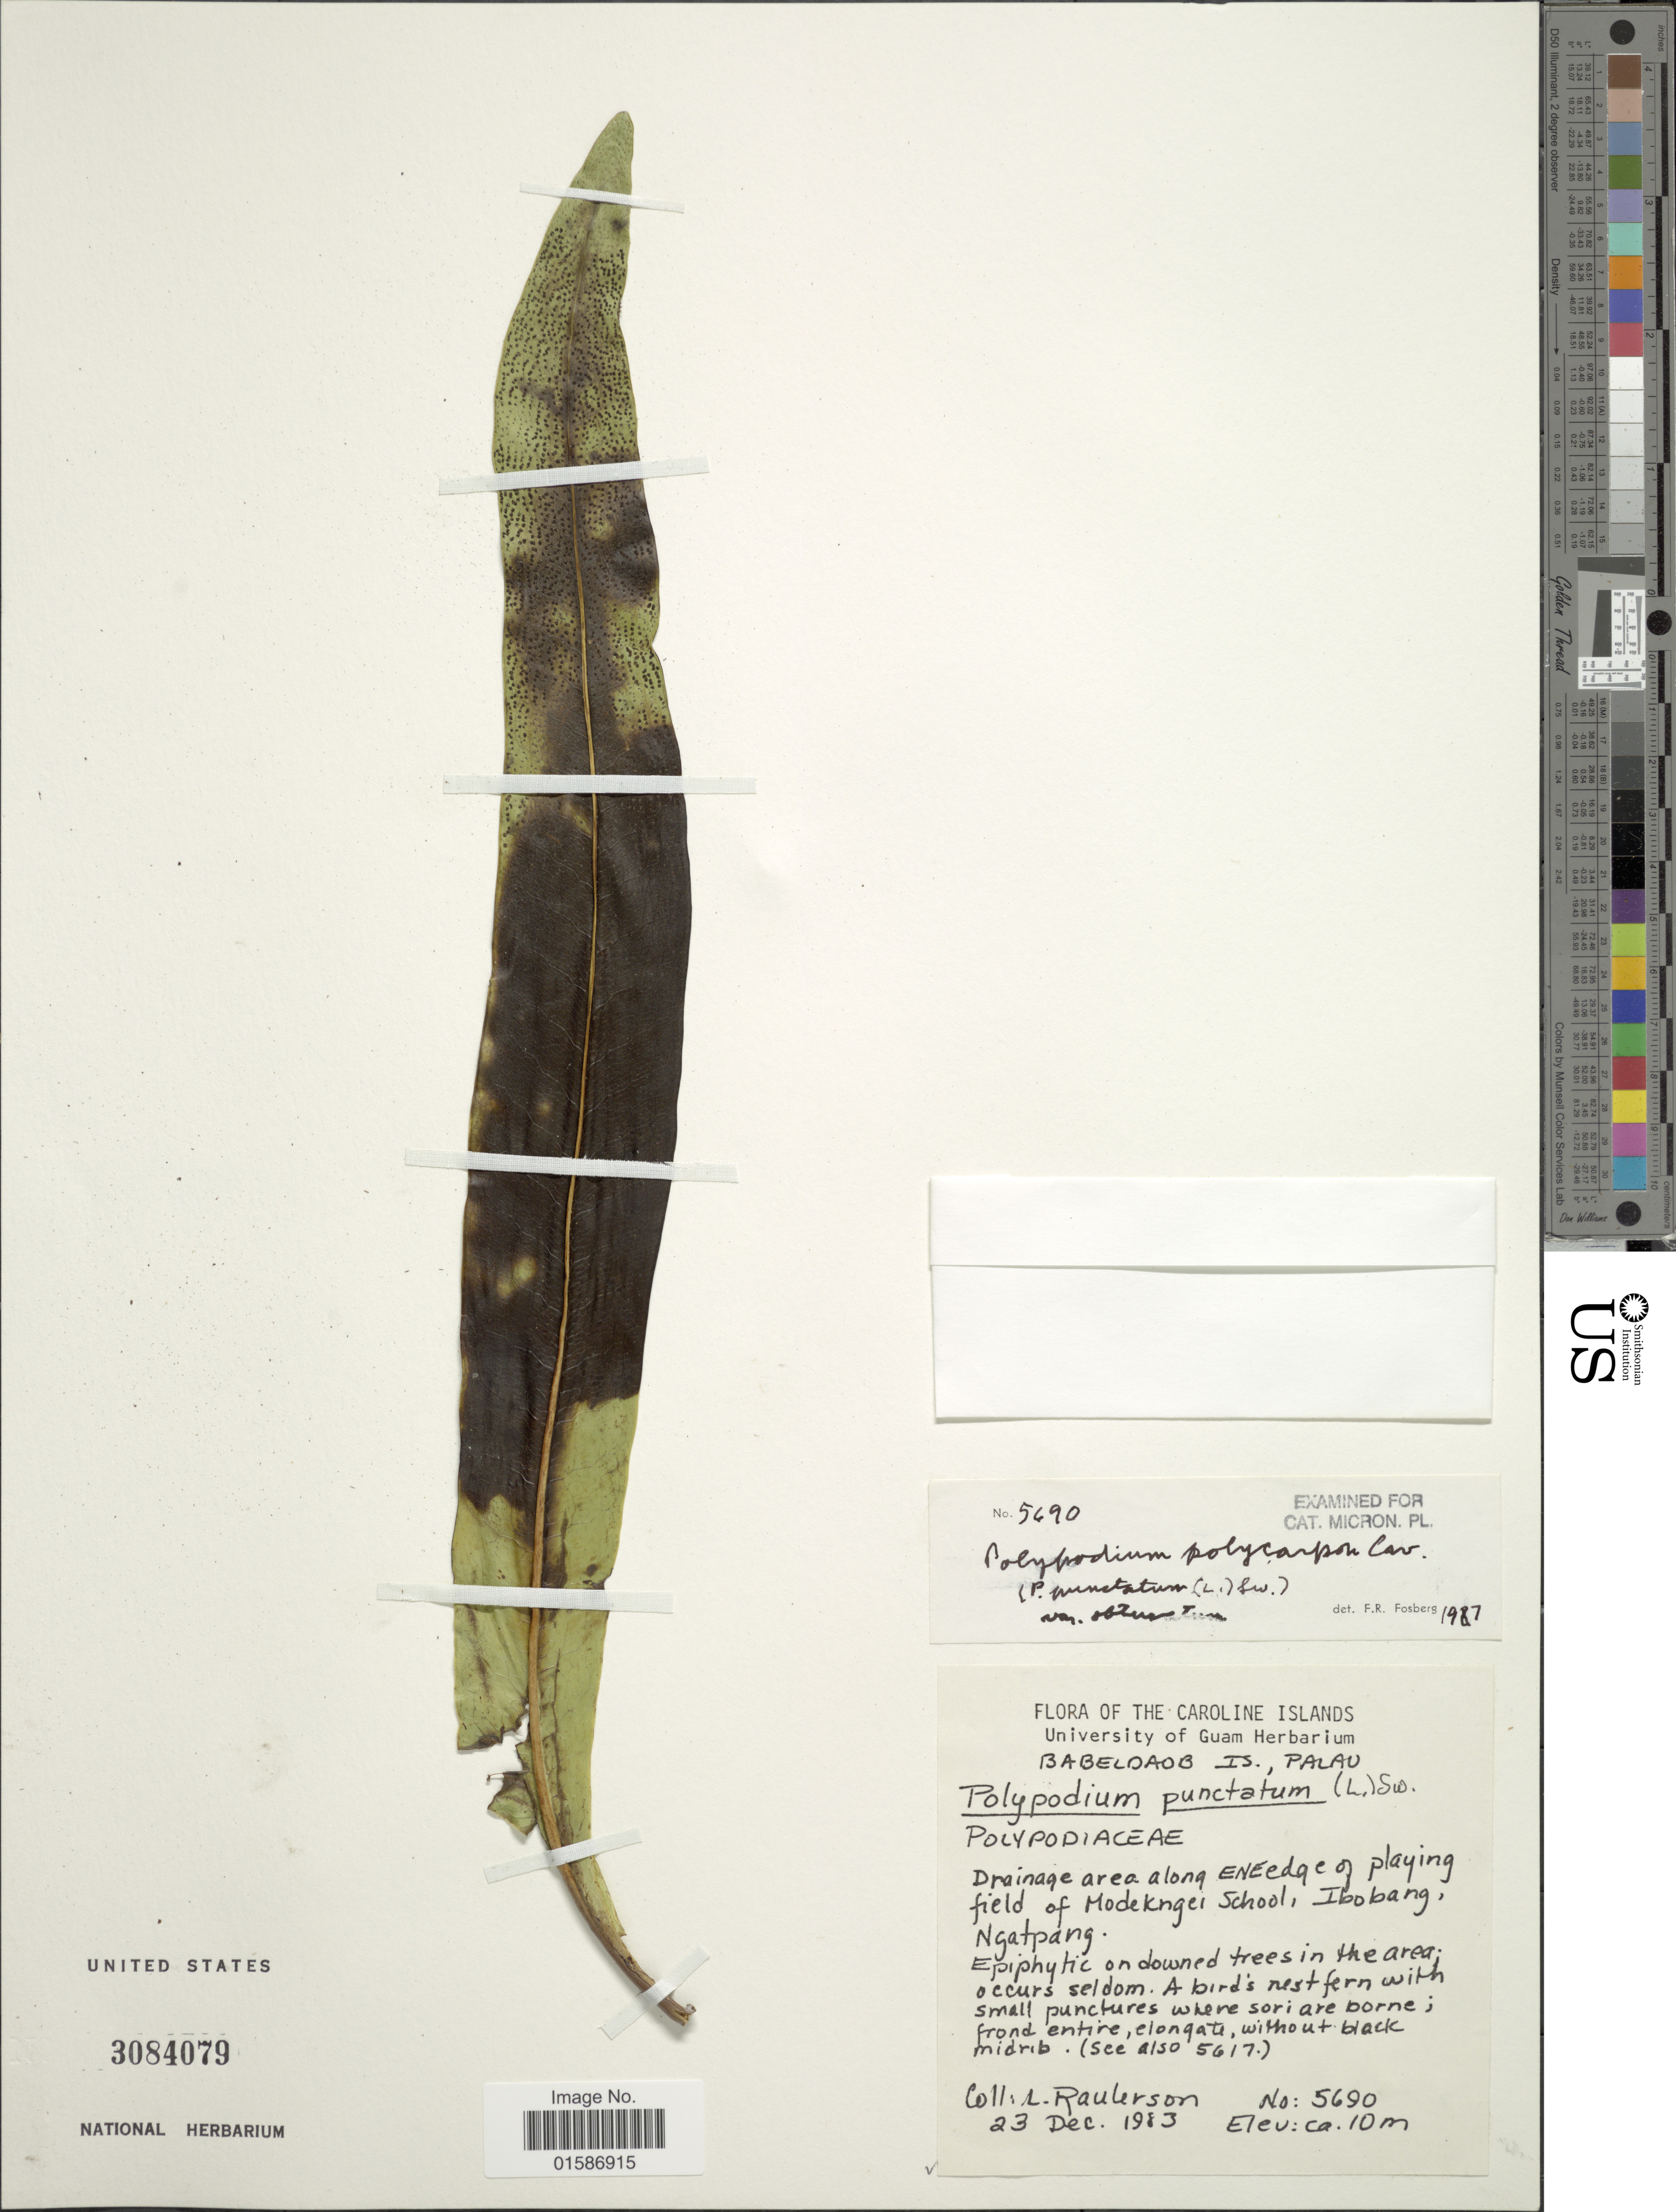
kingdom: Plantae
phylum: Tracheophyta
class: Polypodiopsida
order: Polypodiales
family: Polypodiaceae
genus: Microsorum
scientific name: Microsorum punctatum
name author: (L.) Copel.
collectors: A. Raulerson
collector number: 5690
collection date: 1983-12-23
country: Palau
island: Babeldaob [Babelthuap]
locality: The Caroline Islands, Babeldaob Is., Palau, Drainage area along ENE edge of playing field of Modekngei School, Ibobang, Ngatpang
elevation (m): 10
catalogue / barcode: US 3084079